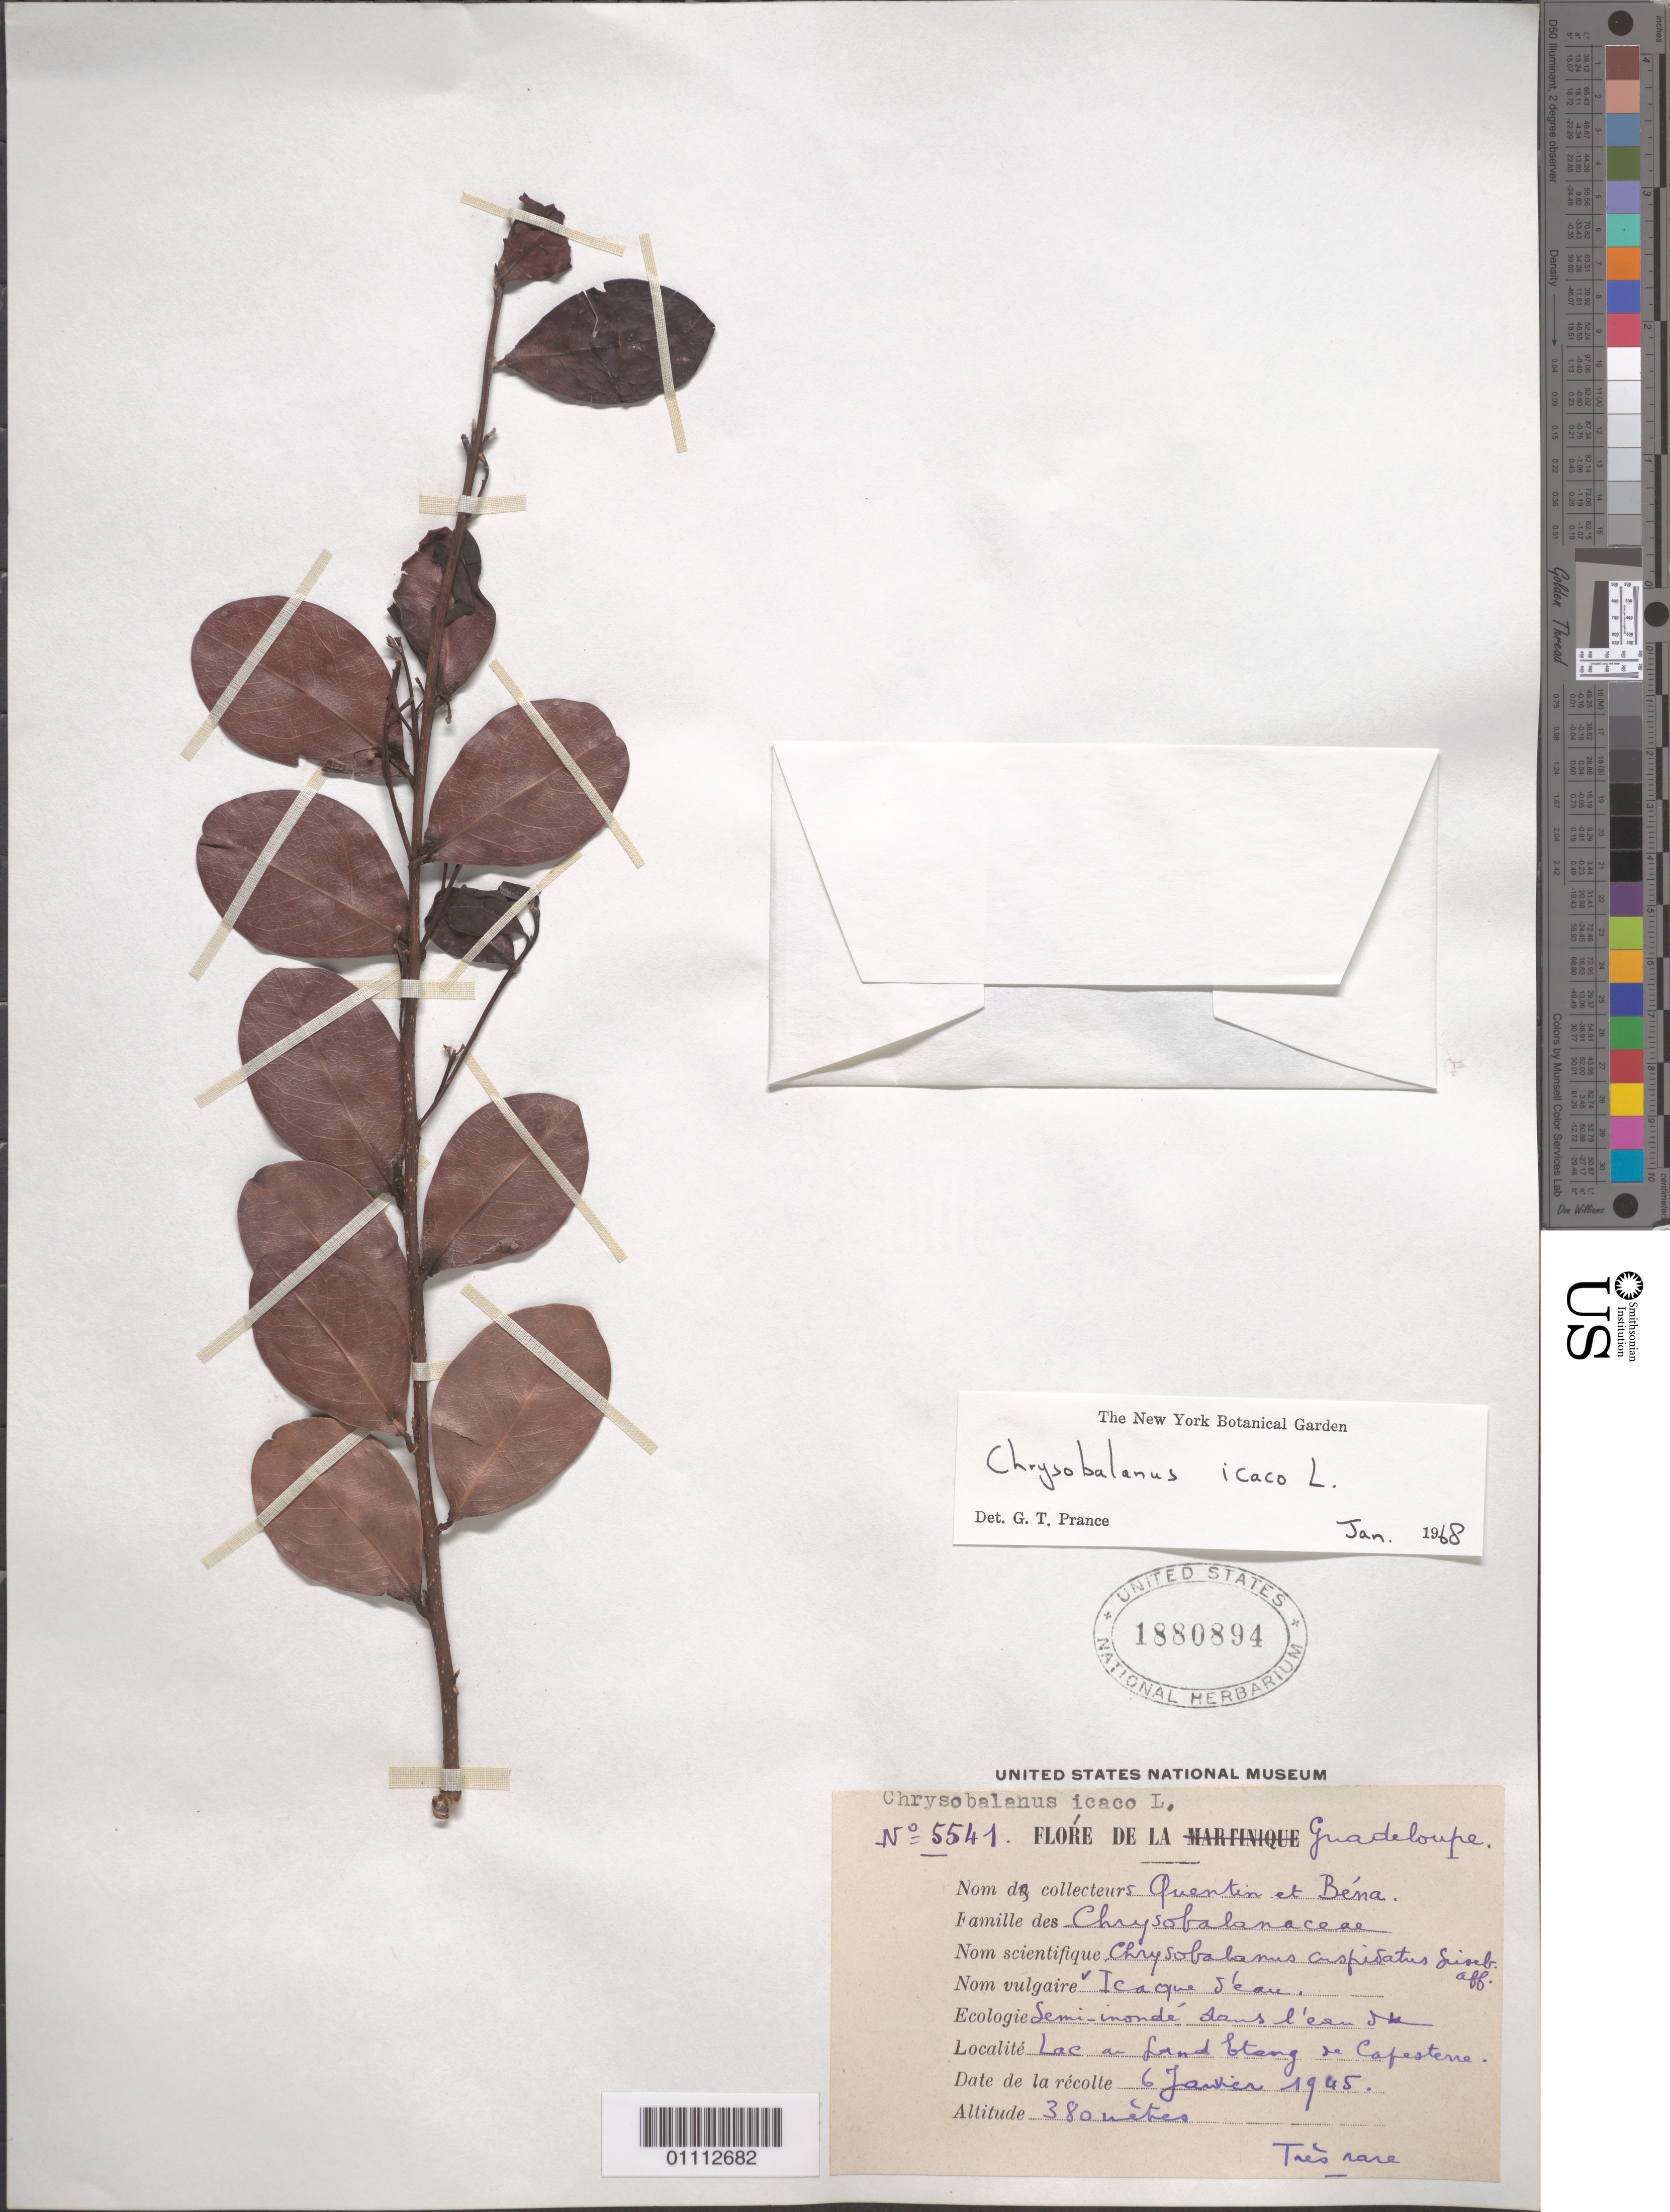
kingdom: Plantae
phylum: Tracheophyta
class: Magnoliopsida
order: Malpighiales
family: Chrysobalanaceae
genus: Chrysobalanus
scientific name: Chrysobalanus icaco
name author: L.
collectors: P. Bena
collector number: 5541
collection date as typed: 06 Jan 1945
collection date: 1945-01-06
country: Guadeloupe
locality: Land de Caperstene.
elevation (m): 380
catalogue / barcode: US 1880894